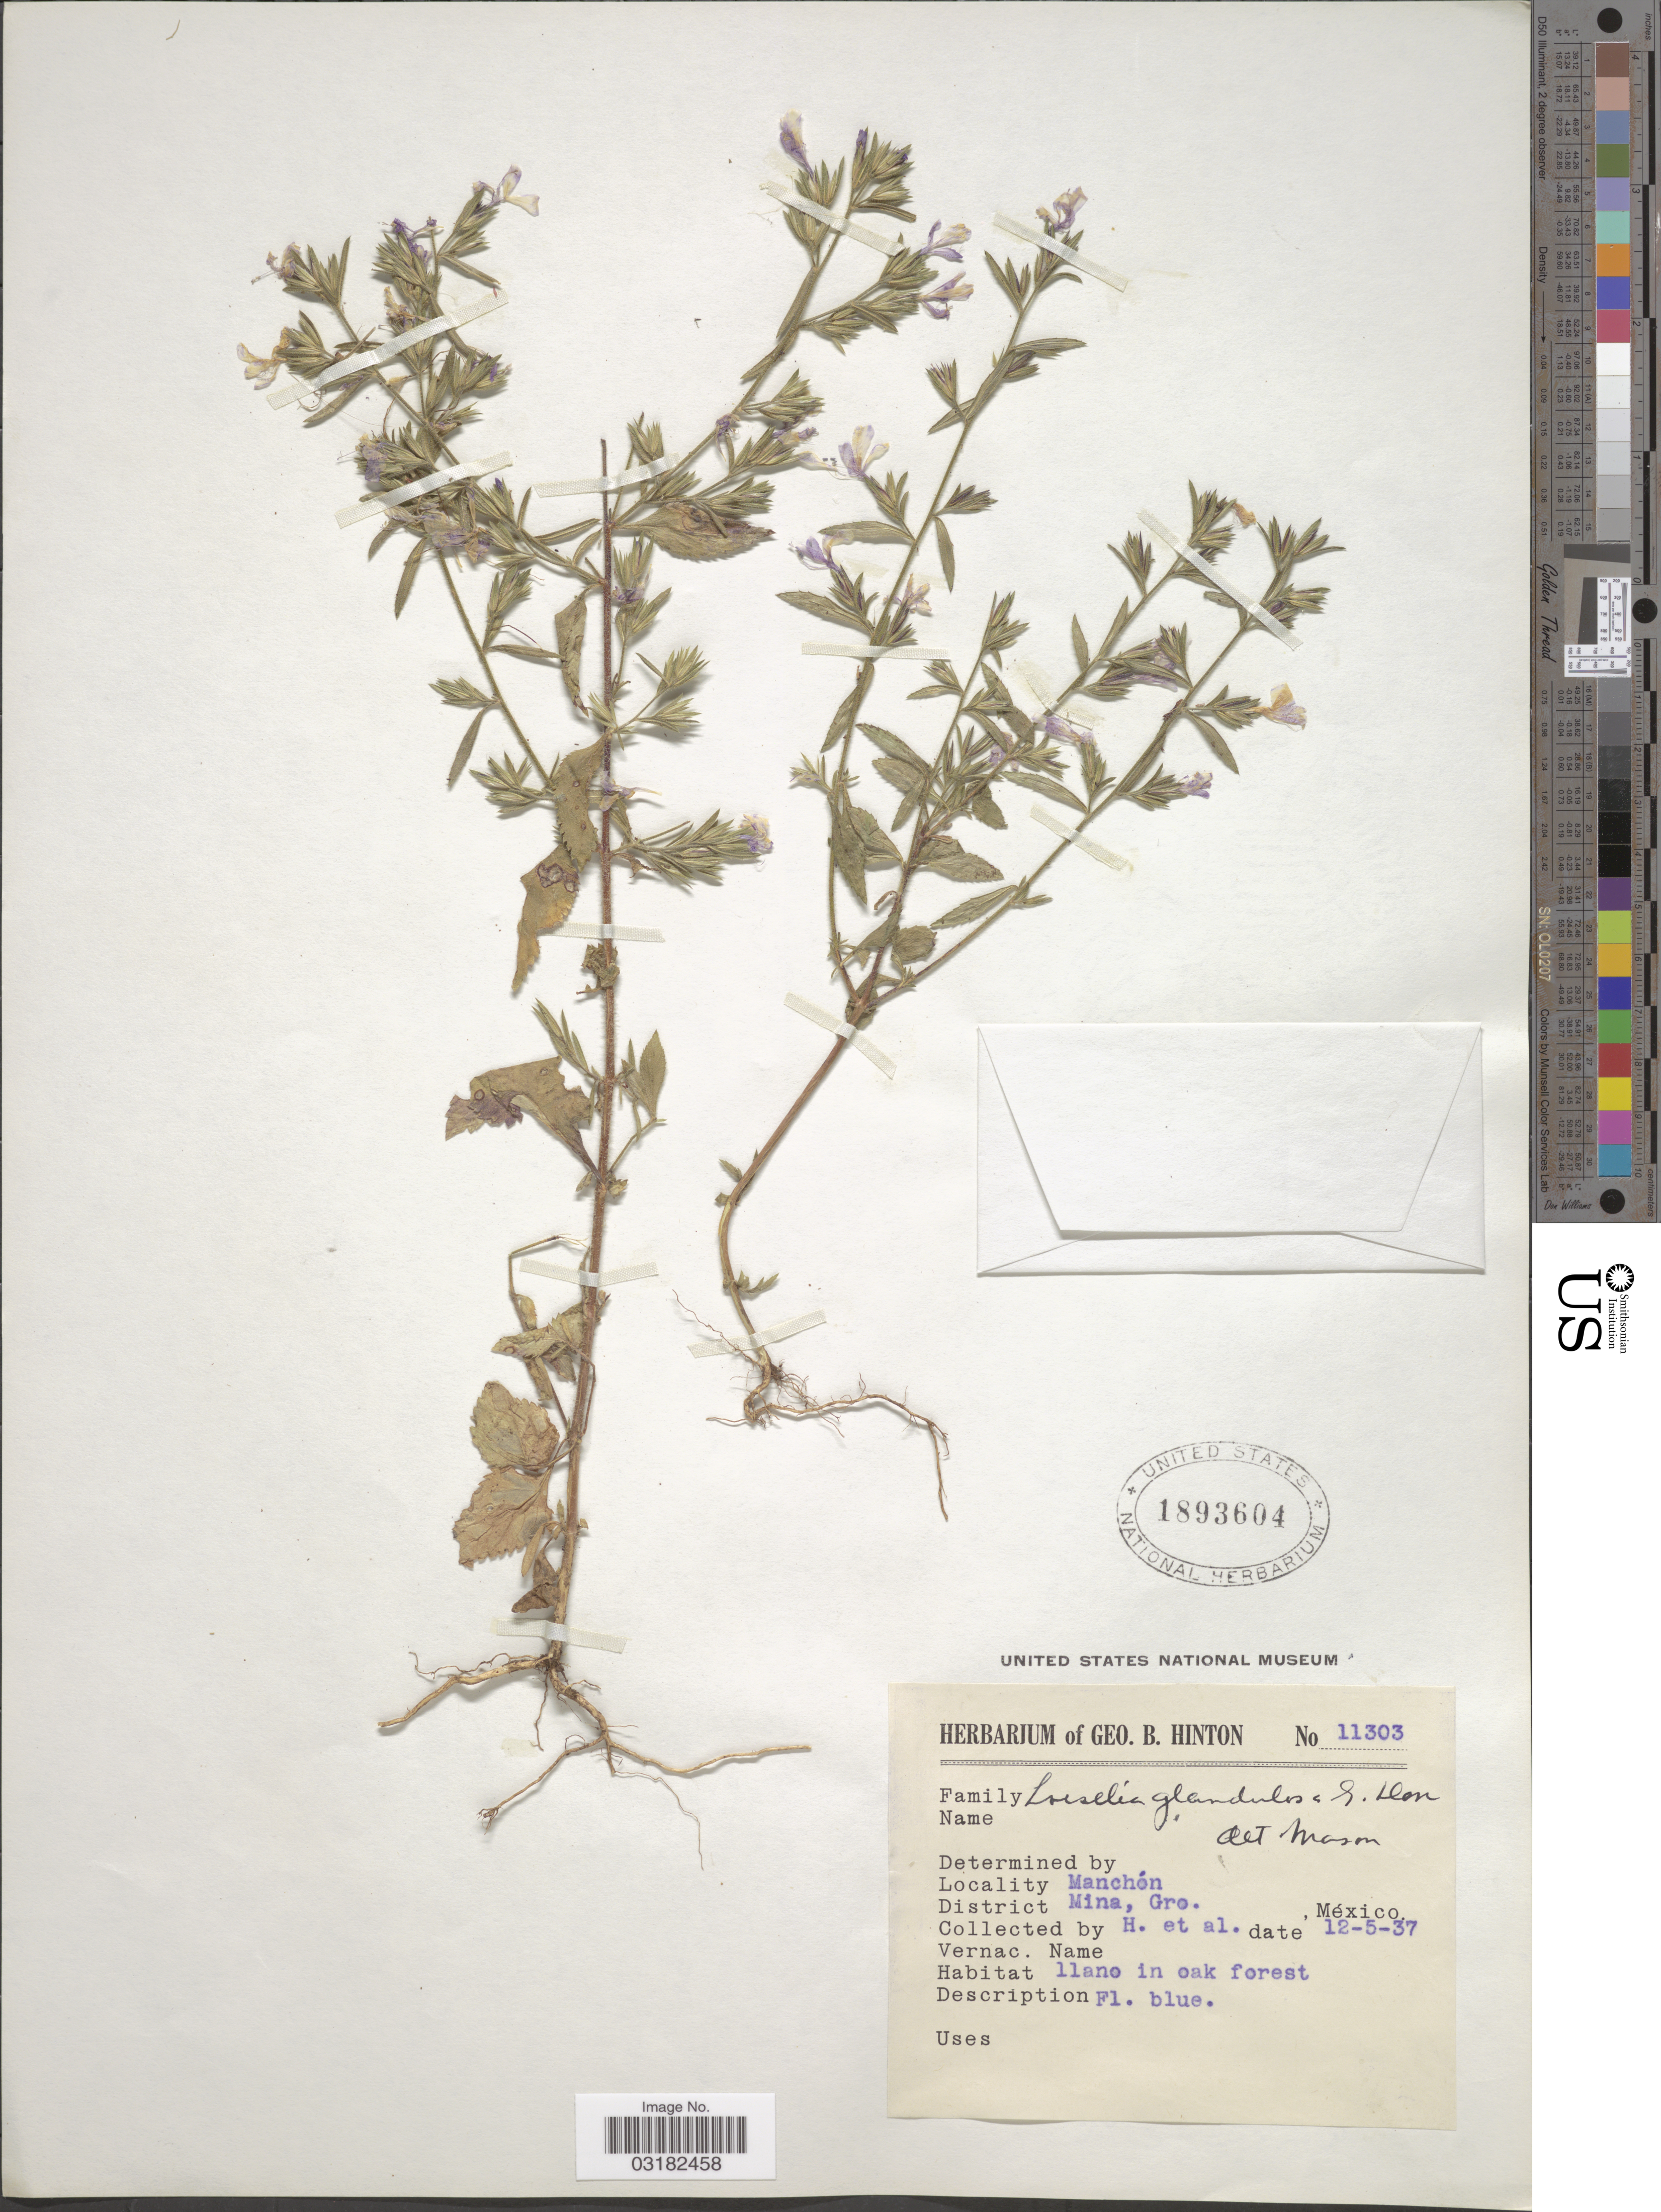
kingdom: Plantae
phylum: Tracheophyta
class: Magnoliopsida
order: Ericales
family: Polemoniaceae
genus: Loeselia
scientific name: Loeselia glandulosa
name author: (Cav.) G. Don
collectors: G. B. Hinton & et al.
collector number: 11303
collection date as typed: Transcribed d/m/y: 12/5/37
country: Mexico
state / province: Guerrero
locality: Manchón. District Mina, Gro.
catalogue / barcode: US 1893604